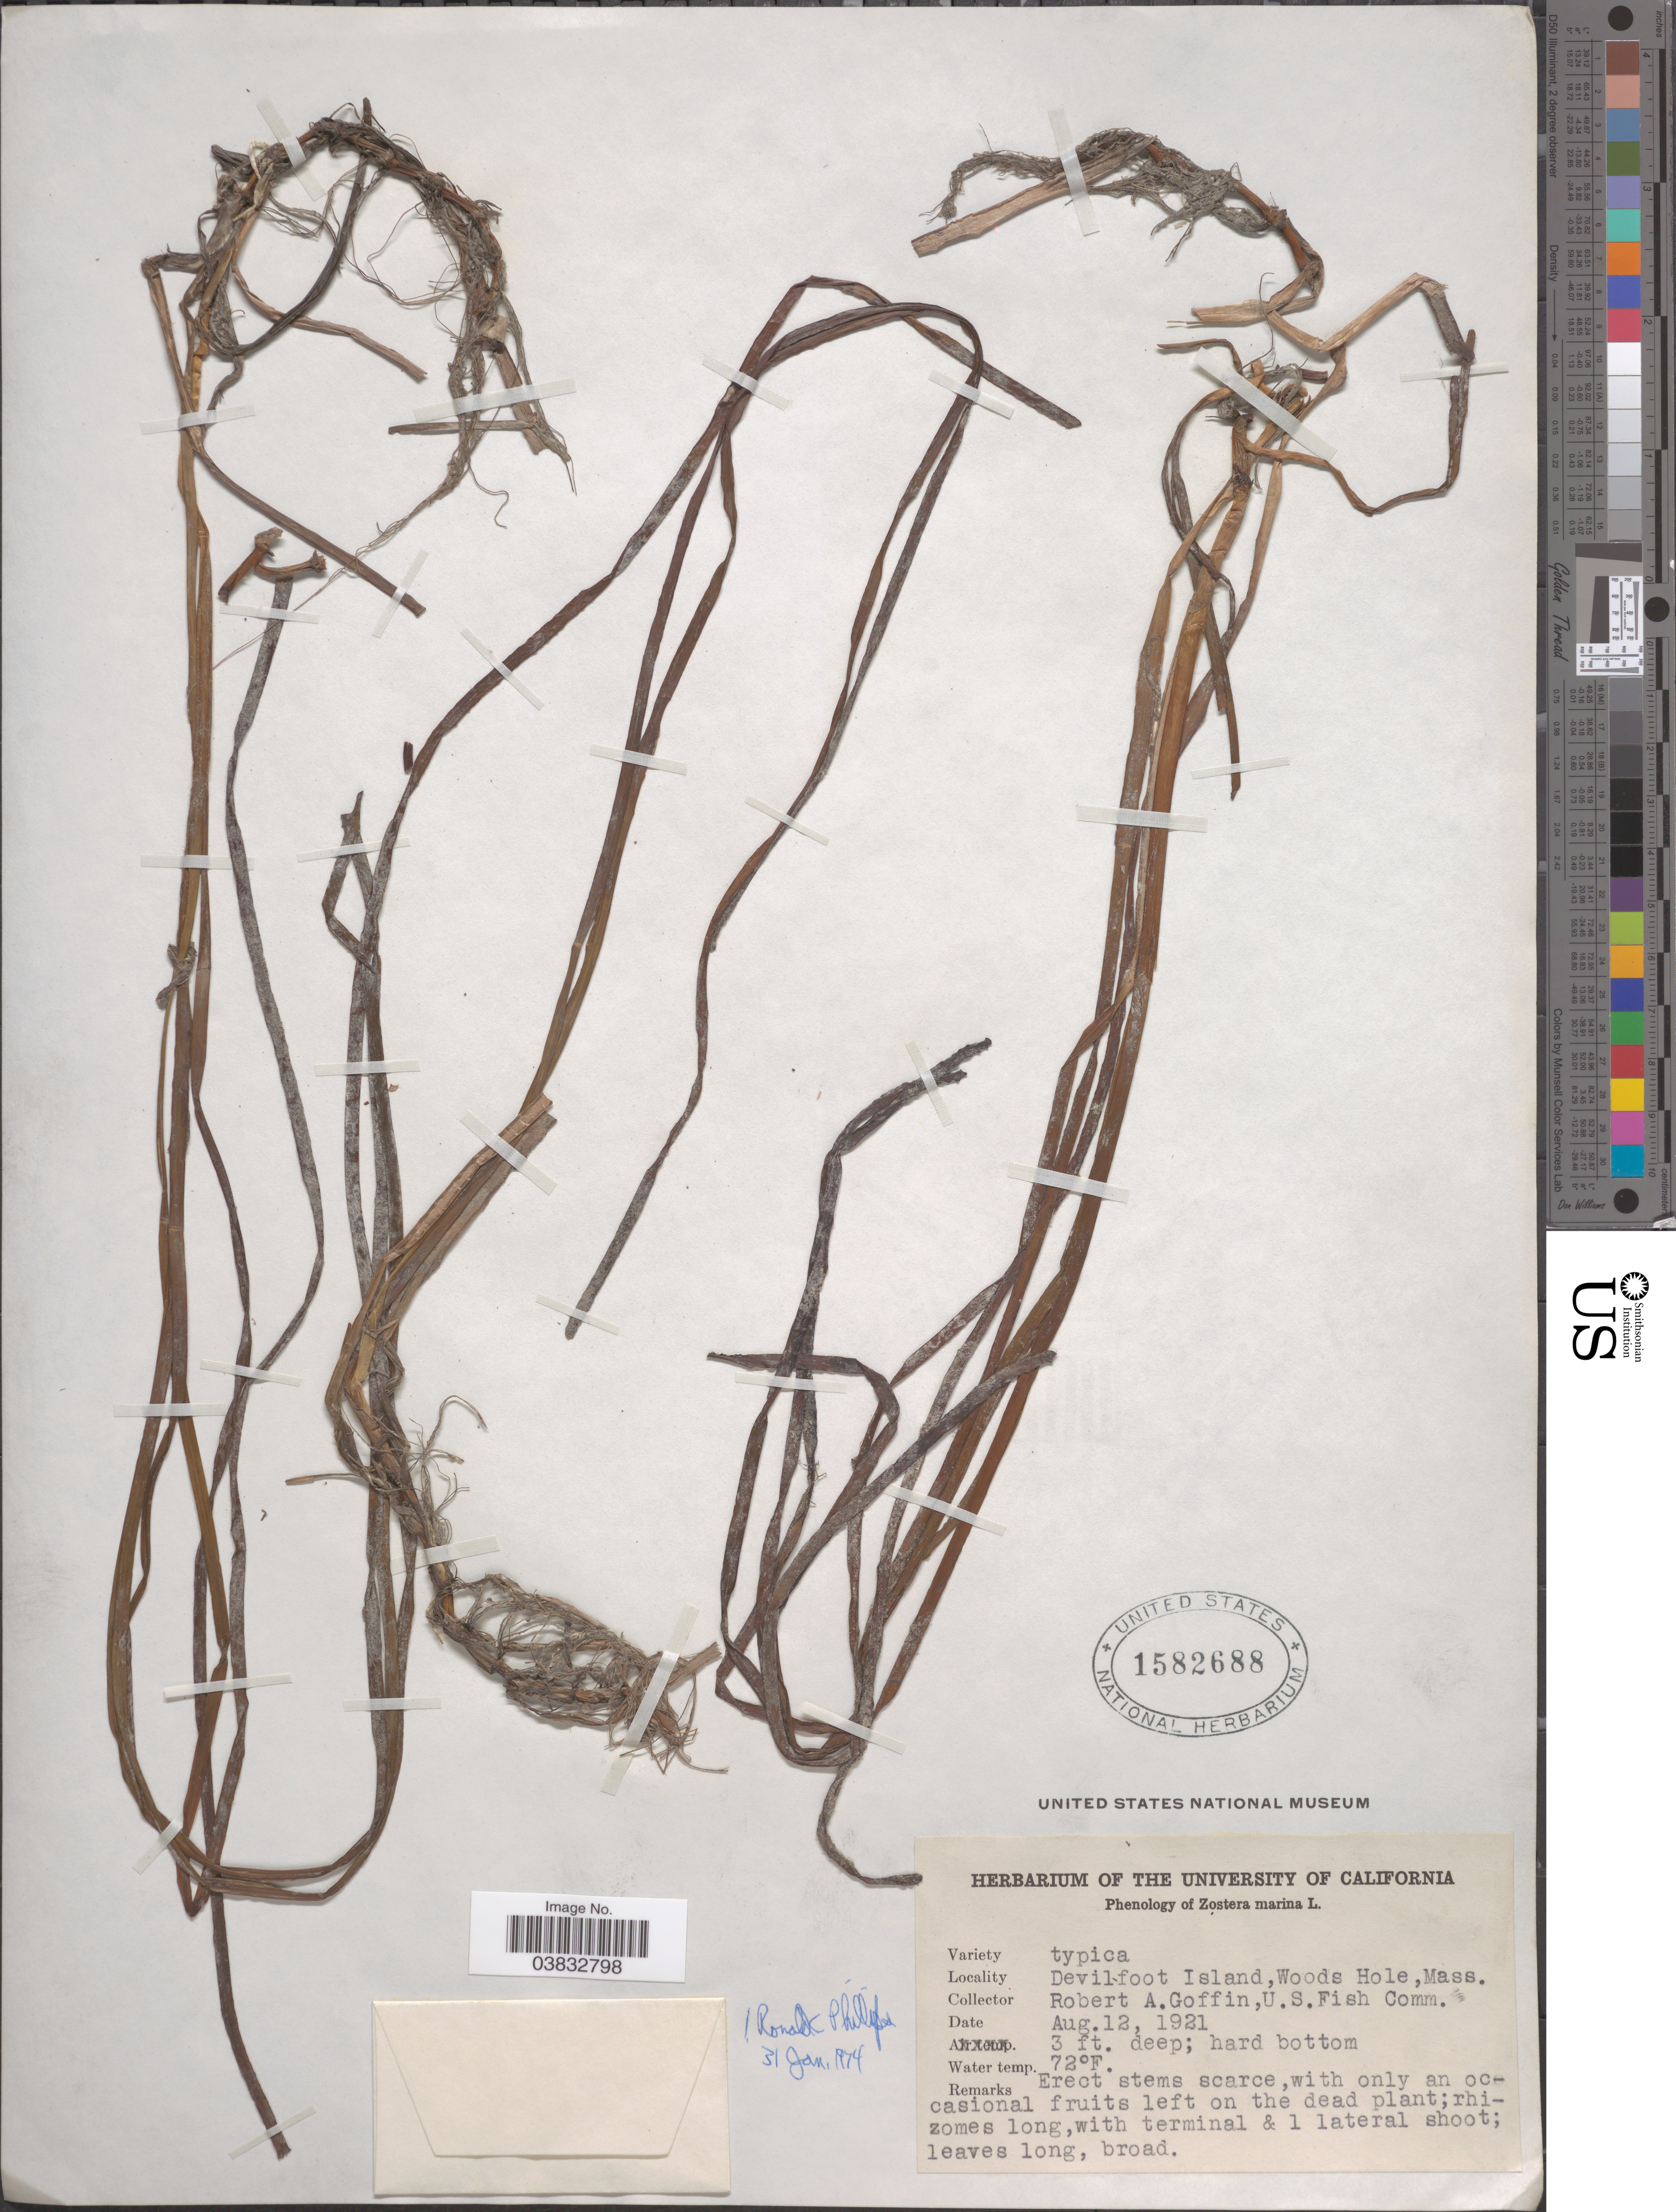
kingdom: Plantae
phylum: Tracheophyta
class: Liliopsida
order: Alismatales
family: Zosteraceae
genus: Zostera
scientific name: Zostera marina var. typica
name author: L.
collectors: R. Goffin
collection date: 1921-08-12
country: United States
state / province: Massachusetts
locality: Devilfoot Island, Woods Hole.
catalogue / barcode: US 1582688